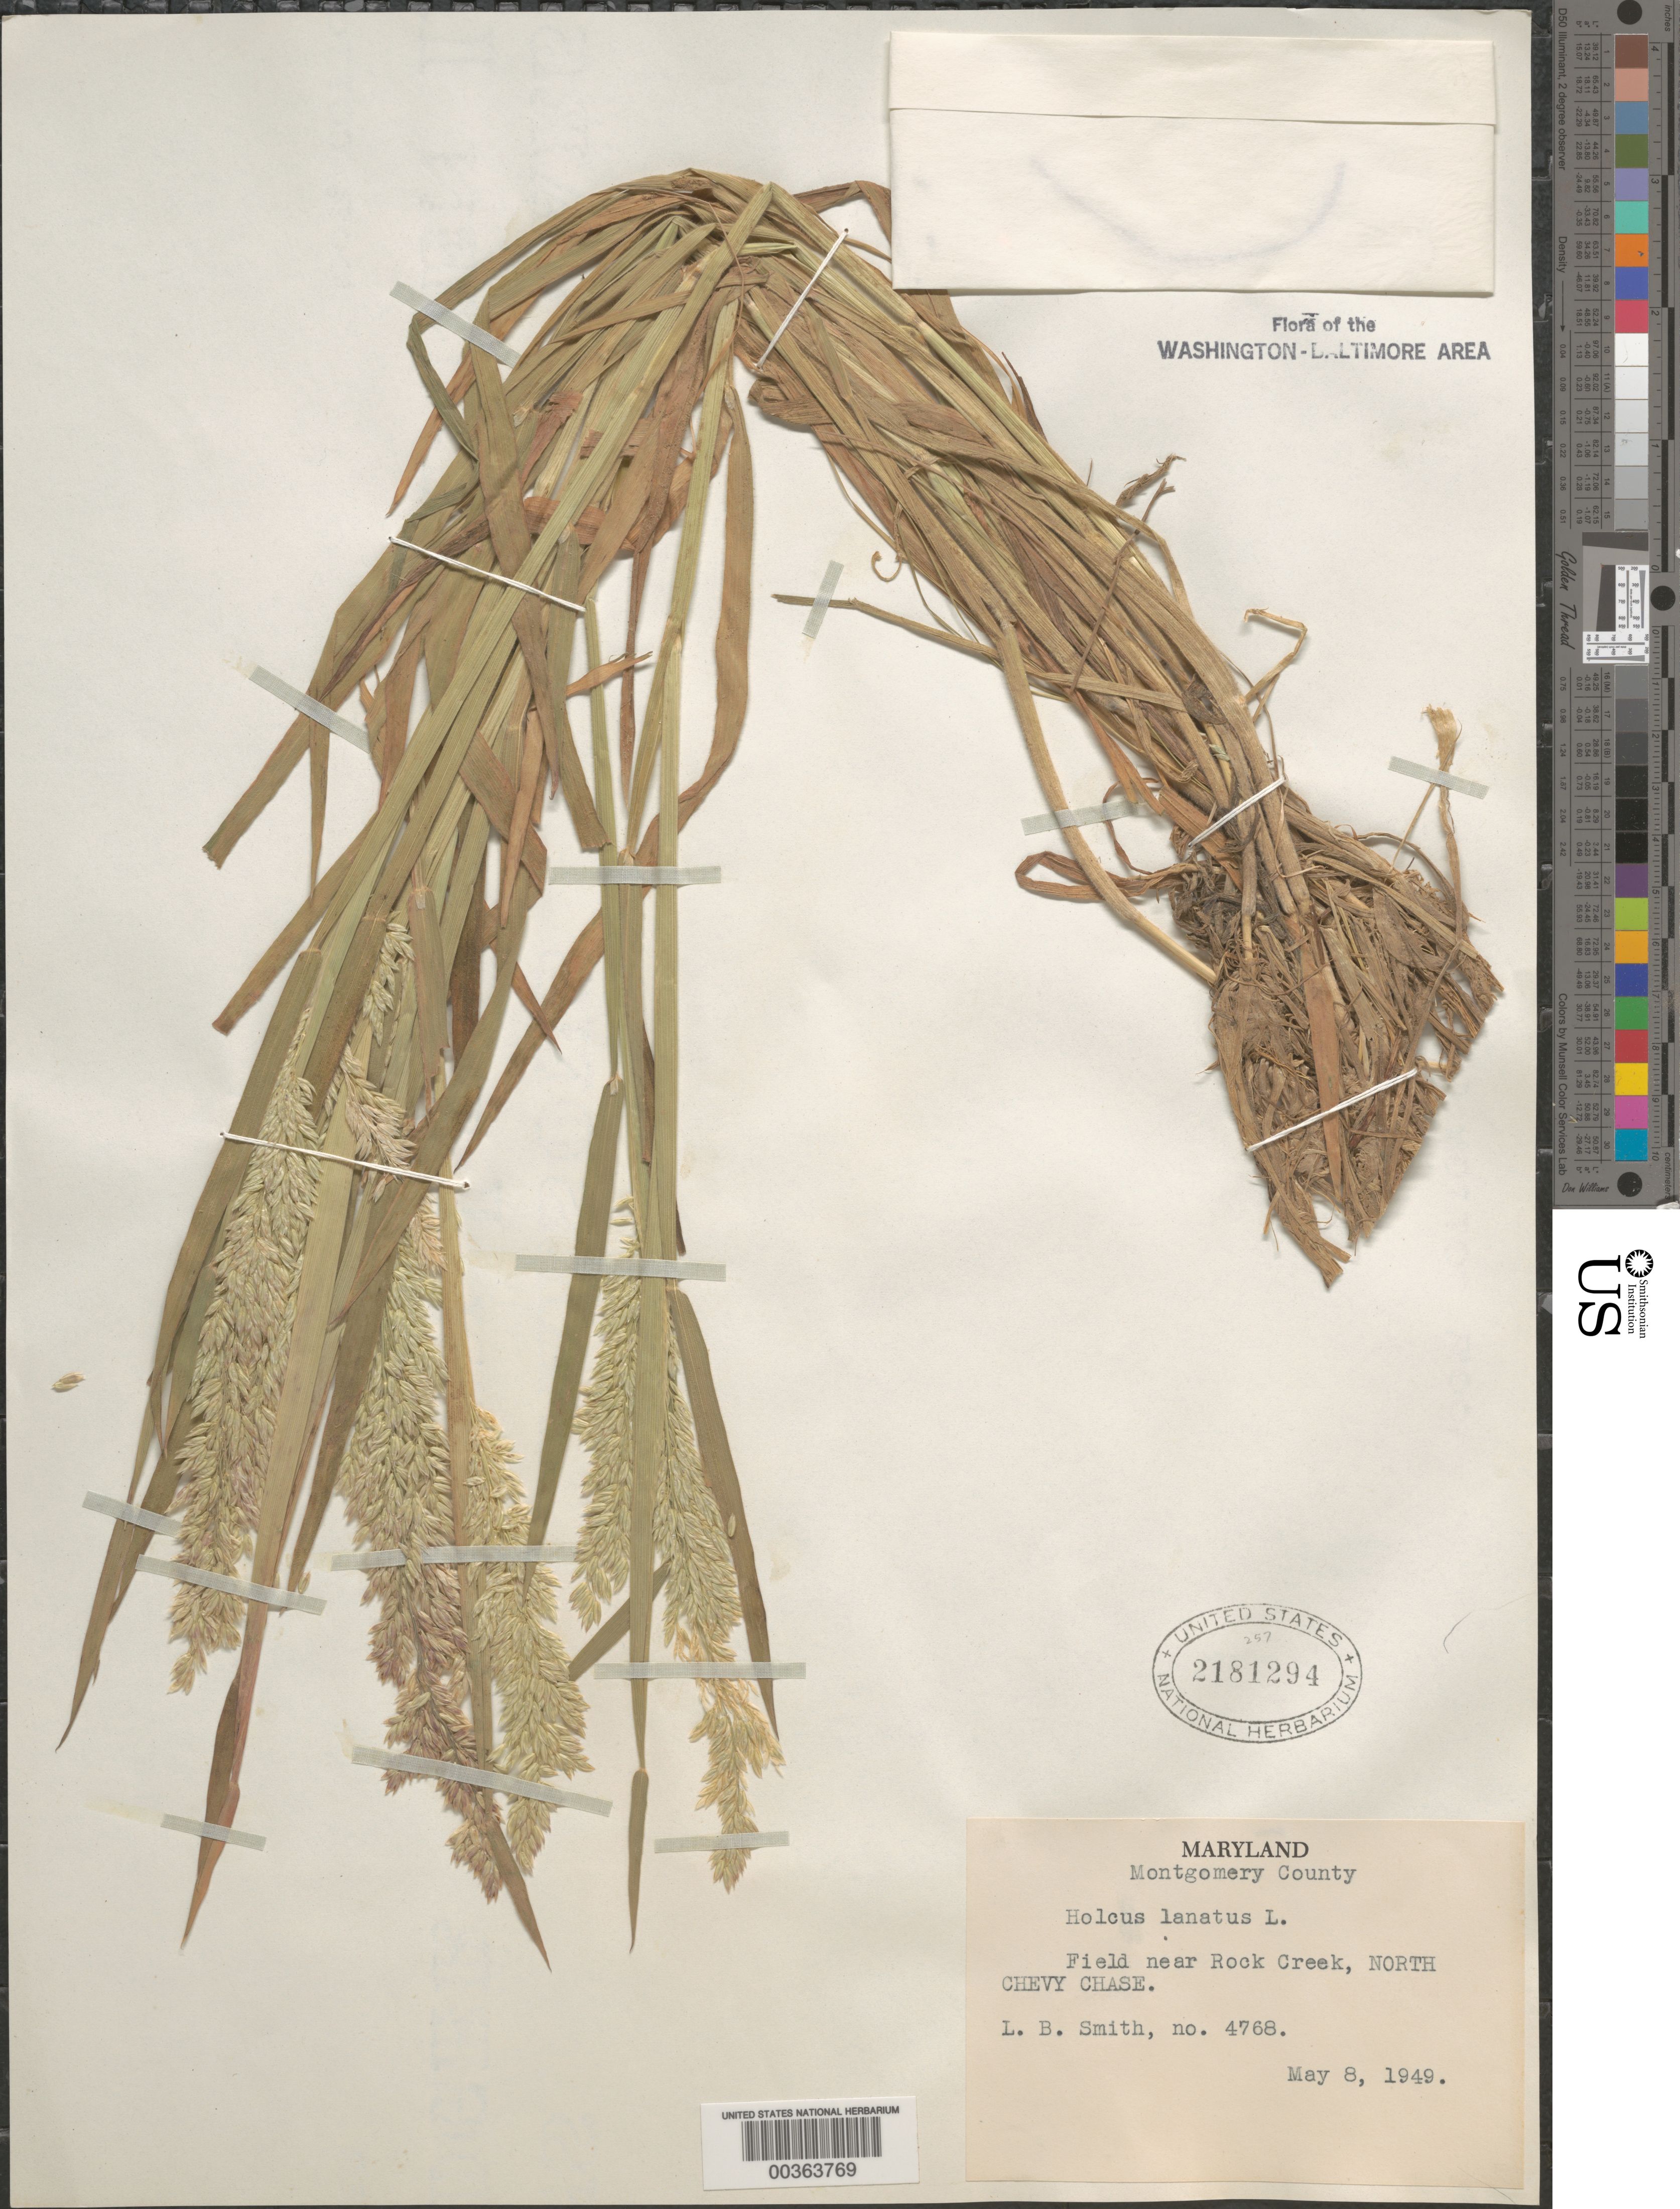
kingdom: Plantae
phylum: Tracheophyta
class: Liliopsida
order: Poales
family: Poaceae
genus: Holcus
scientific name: Holcus lanatus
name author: L.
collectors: L. Smith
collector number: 4768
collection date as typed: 08 May 1949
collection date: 1949-05-08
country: United States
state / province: Maryland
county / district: Montgomery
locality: Near Rock Creek, north Chevy Chase Rock Creek Park and Vicinity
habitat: Field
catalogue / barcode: US 2181294